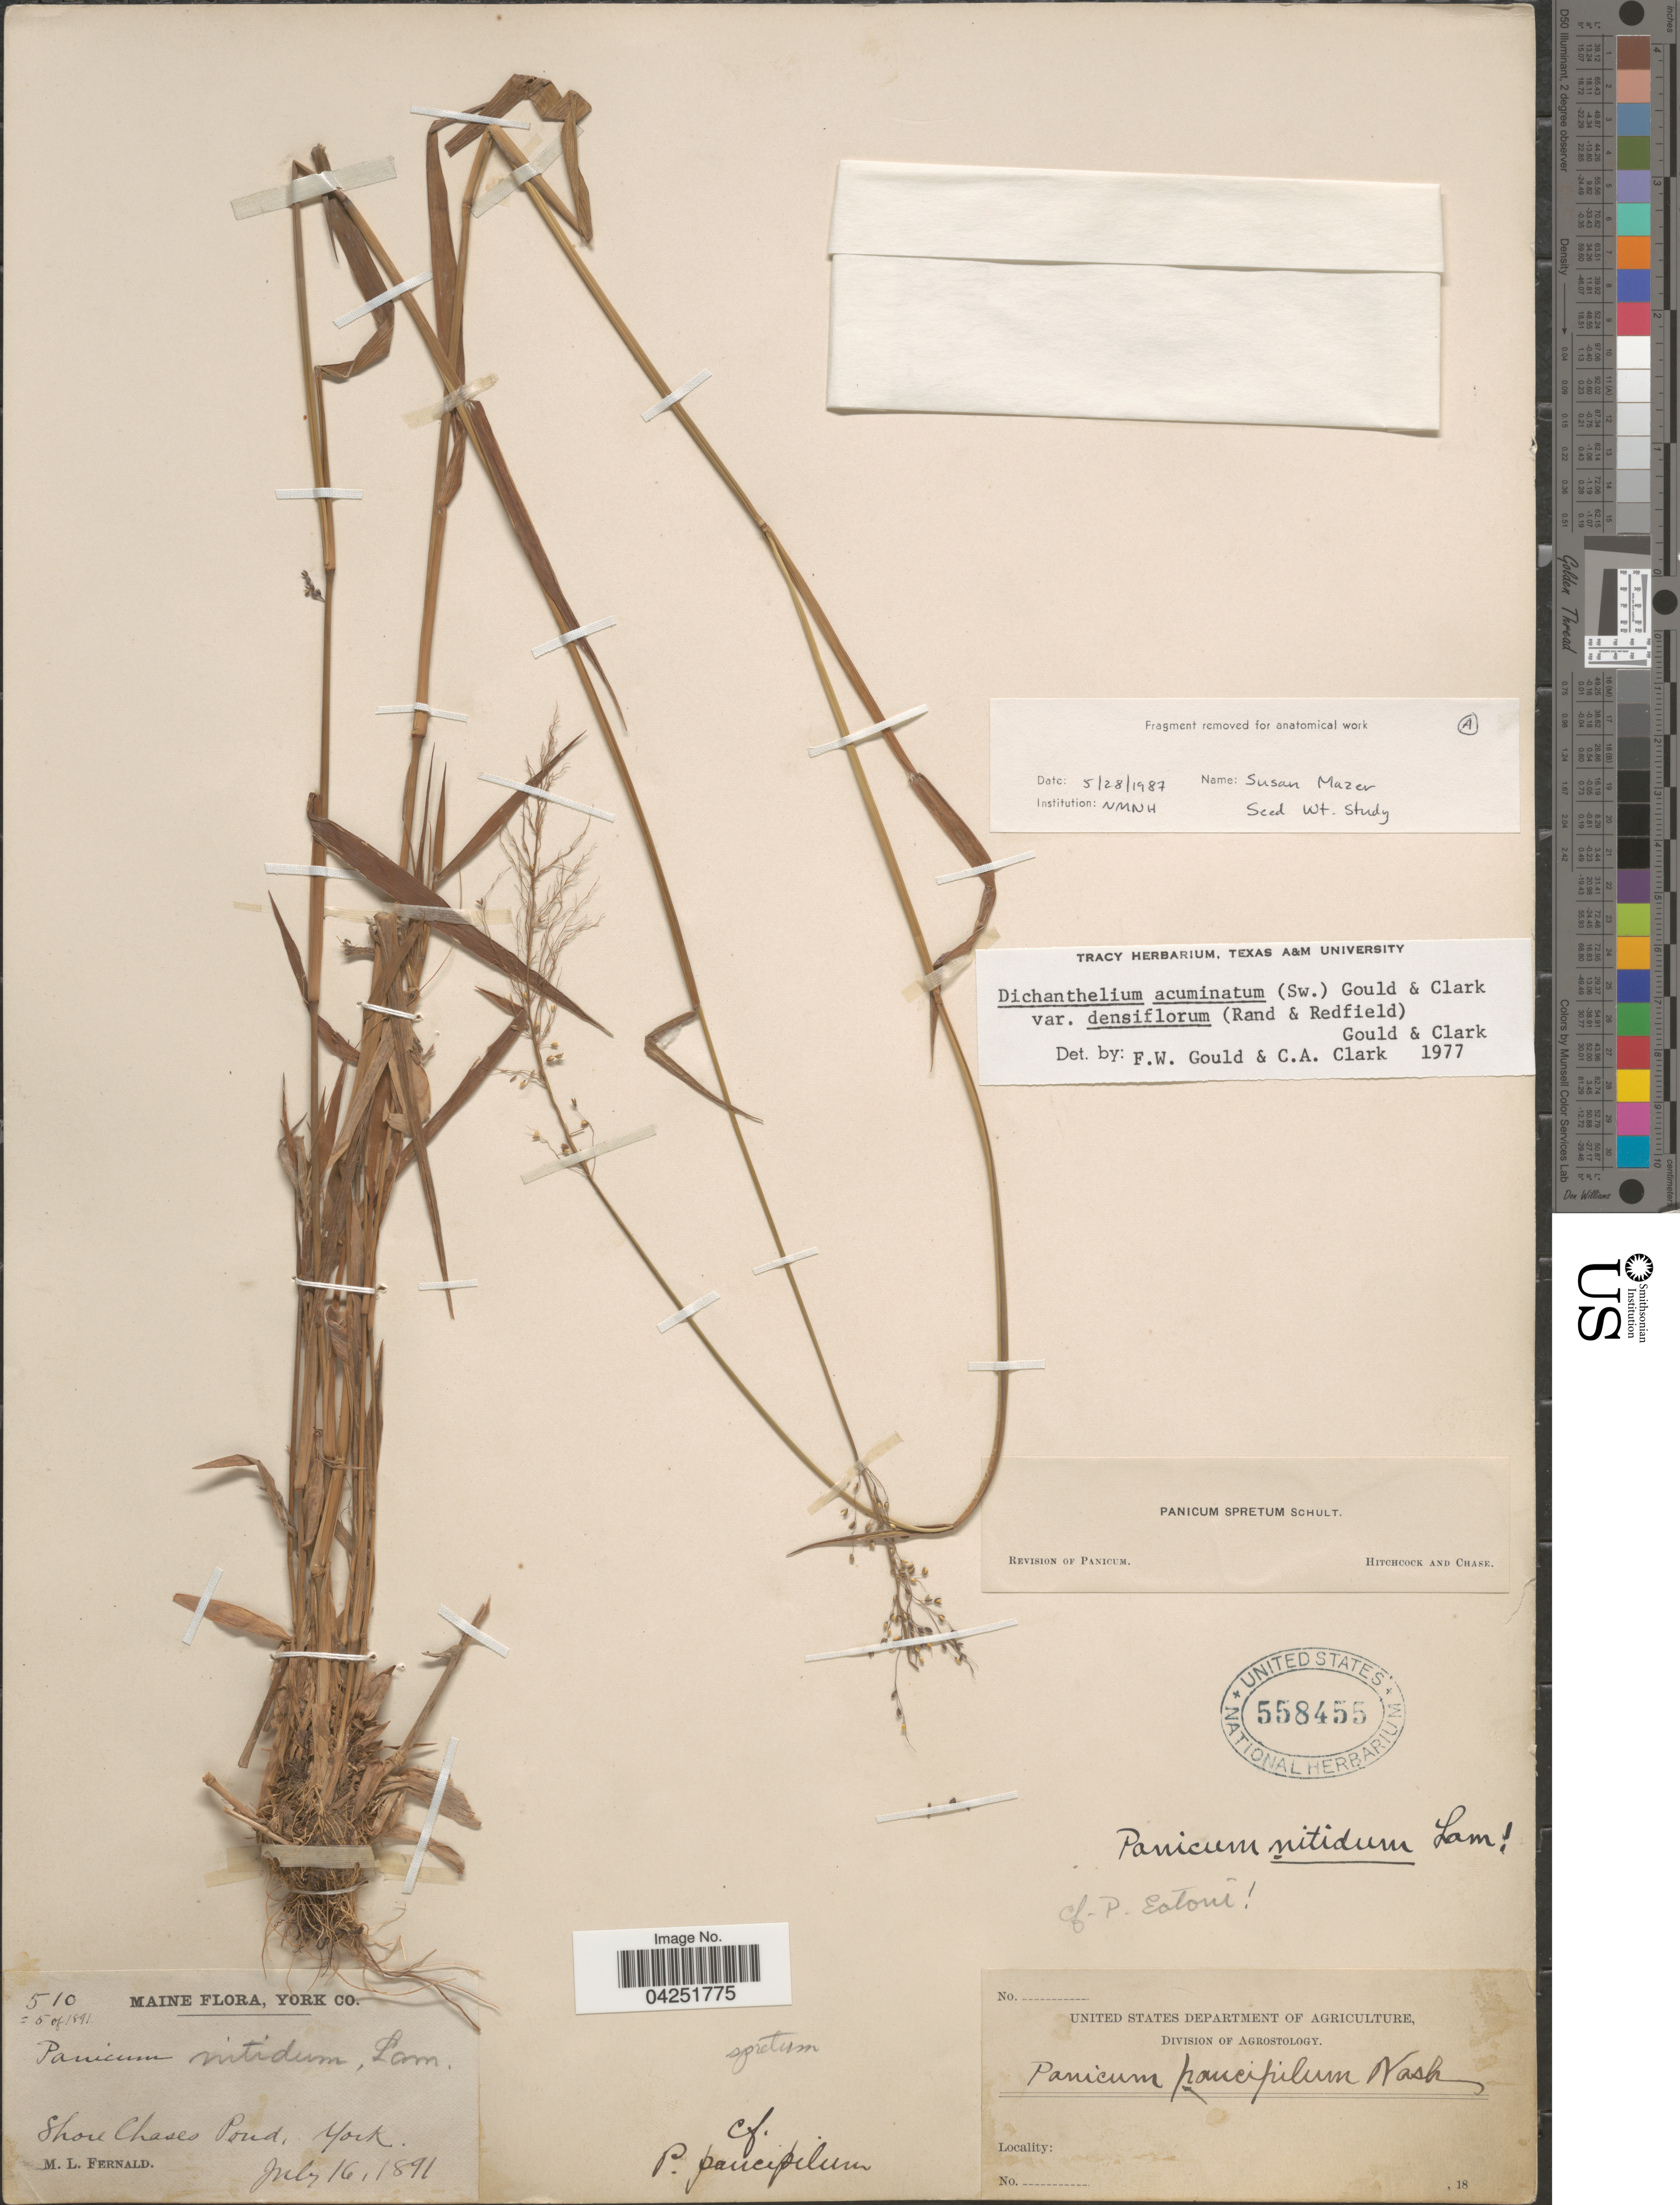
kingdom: Plantae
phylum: Tracheophyta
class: Liliopsida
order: Poales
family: Poaceae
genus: Dichanthelium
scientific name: Dichanthelium acuminatum var. densiflorum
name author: (Rand & Redfield) Gould & C.A. Clark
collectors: M. L. Fernald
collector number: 510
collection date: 1891-07-16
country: United States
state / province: Maine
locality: York Co. Shore Chases Pond, York.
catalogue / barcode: US 558455